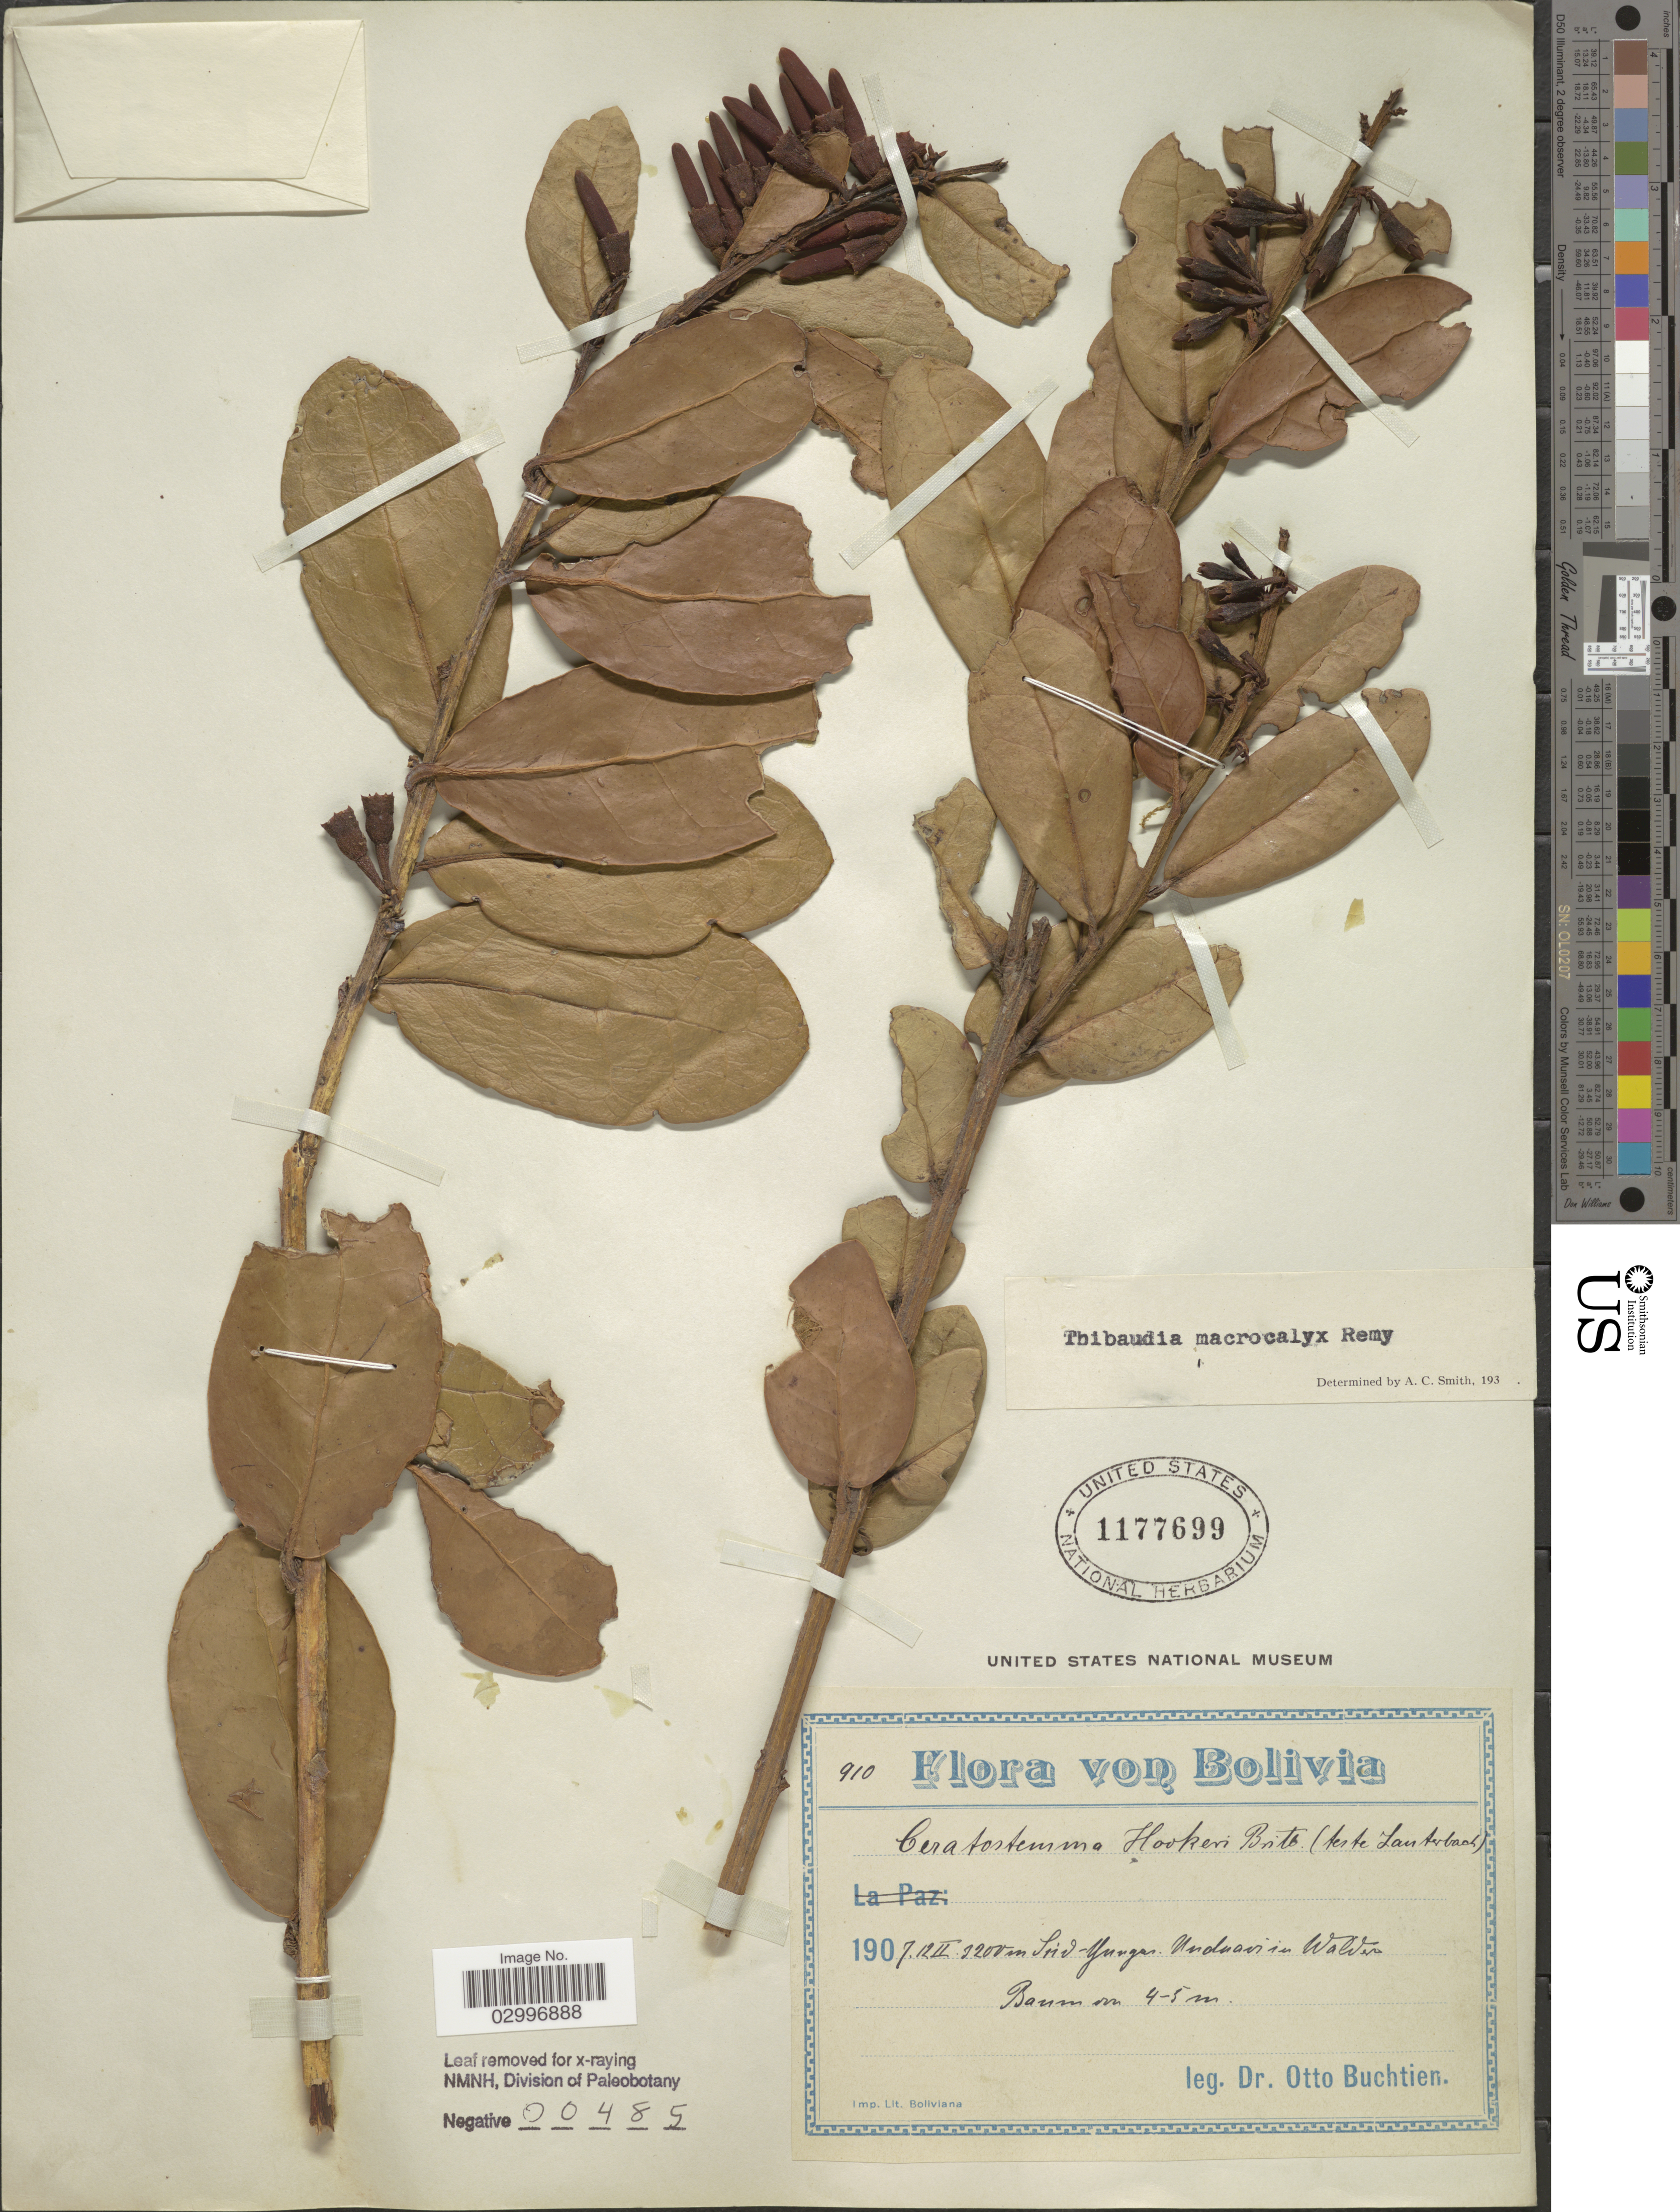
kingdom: Plantae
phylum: Tracheophyta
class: Magnoliopsida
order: Ericales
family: Ericaceae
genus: Thibaudia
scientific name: Thibaudia macrocalyx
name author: Remy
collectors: O. Buchtien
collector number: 910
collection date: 1907-02-12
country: Bolivia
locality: Sud-Yungas. Unduavi in Walden.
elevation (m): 3200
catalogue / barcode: US 1177699